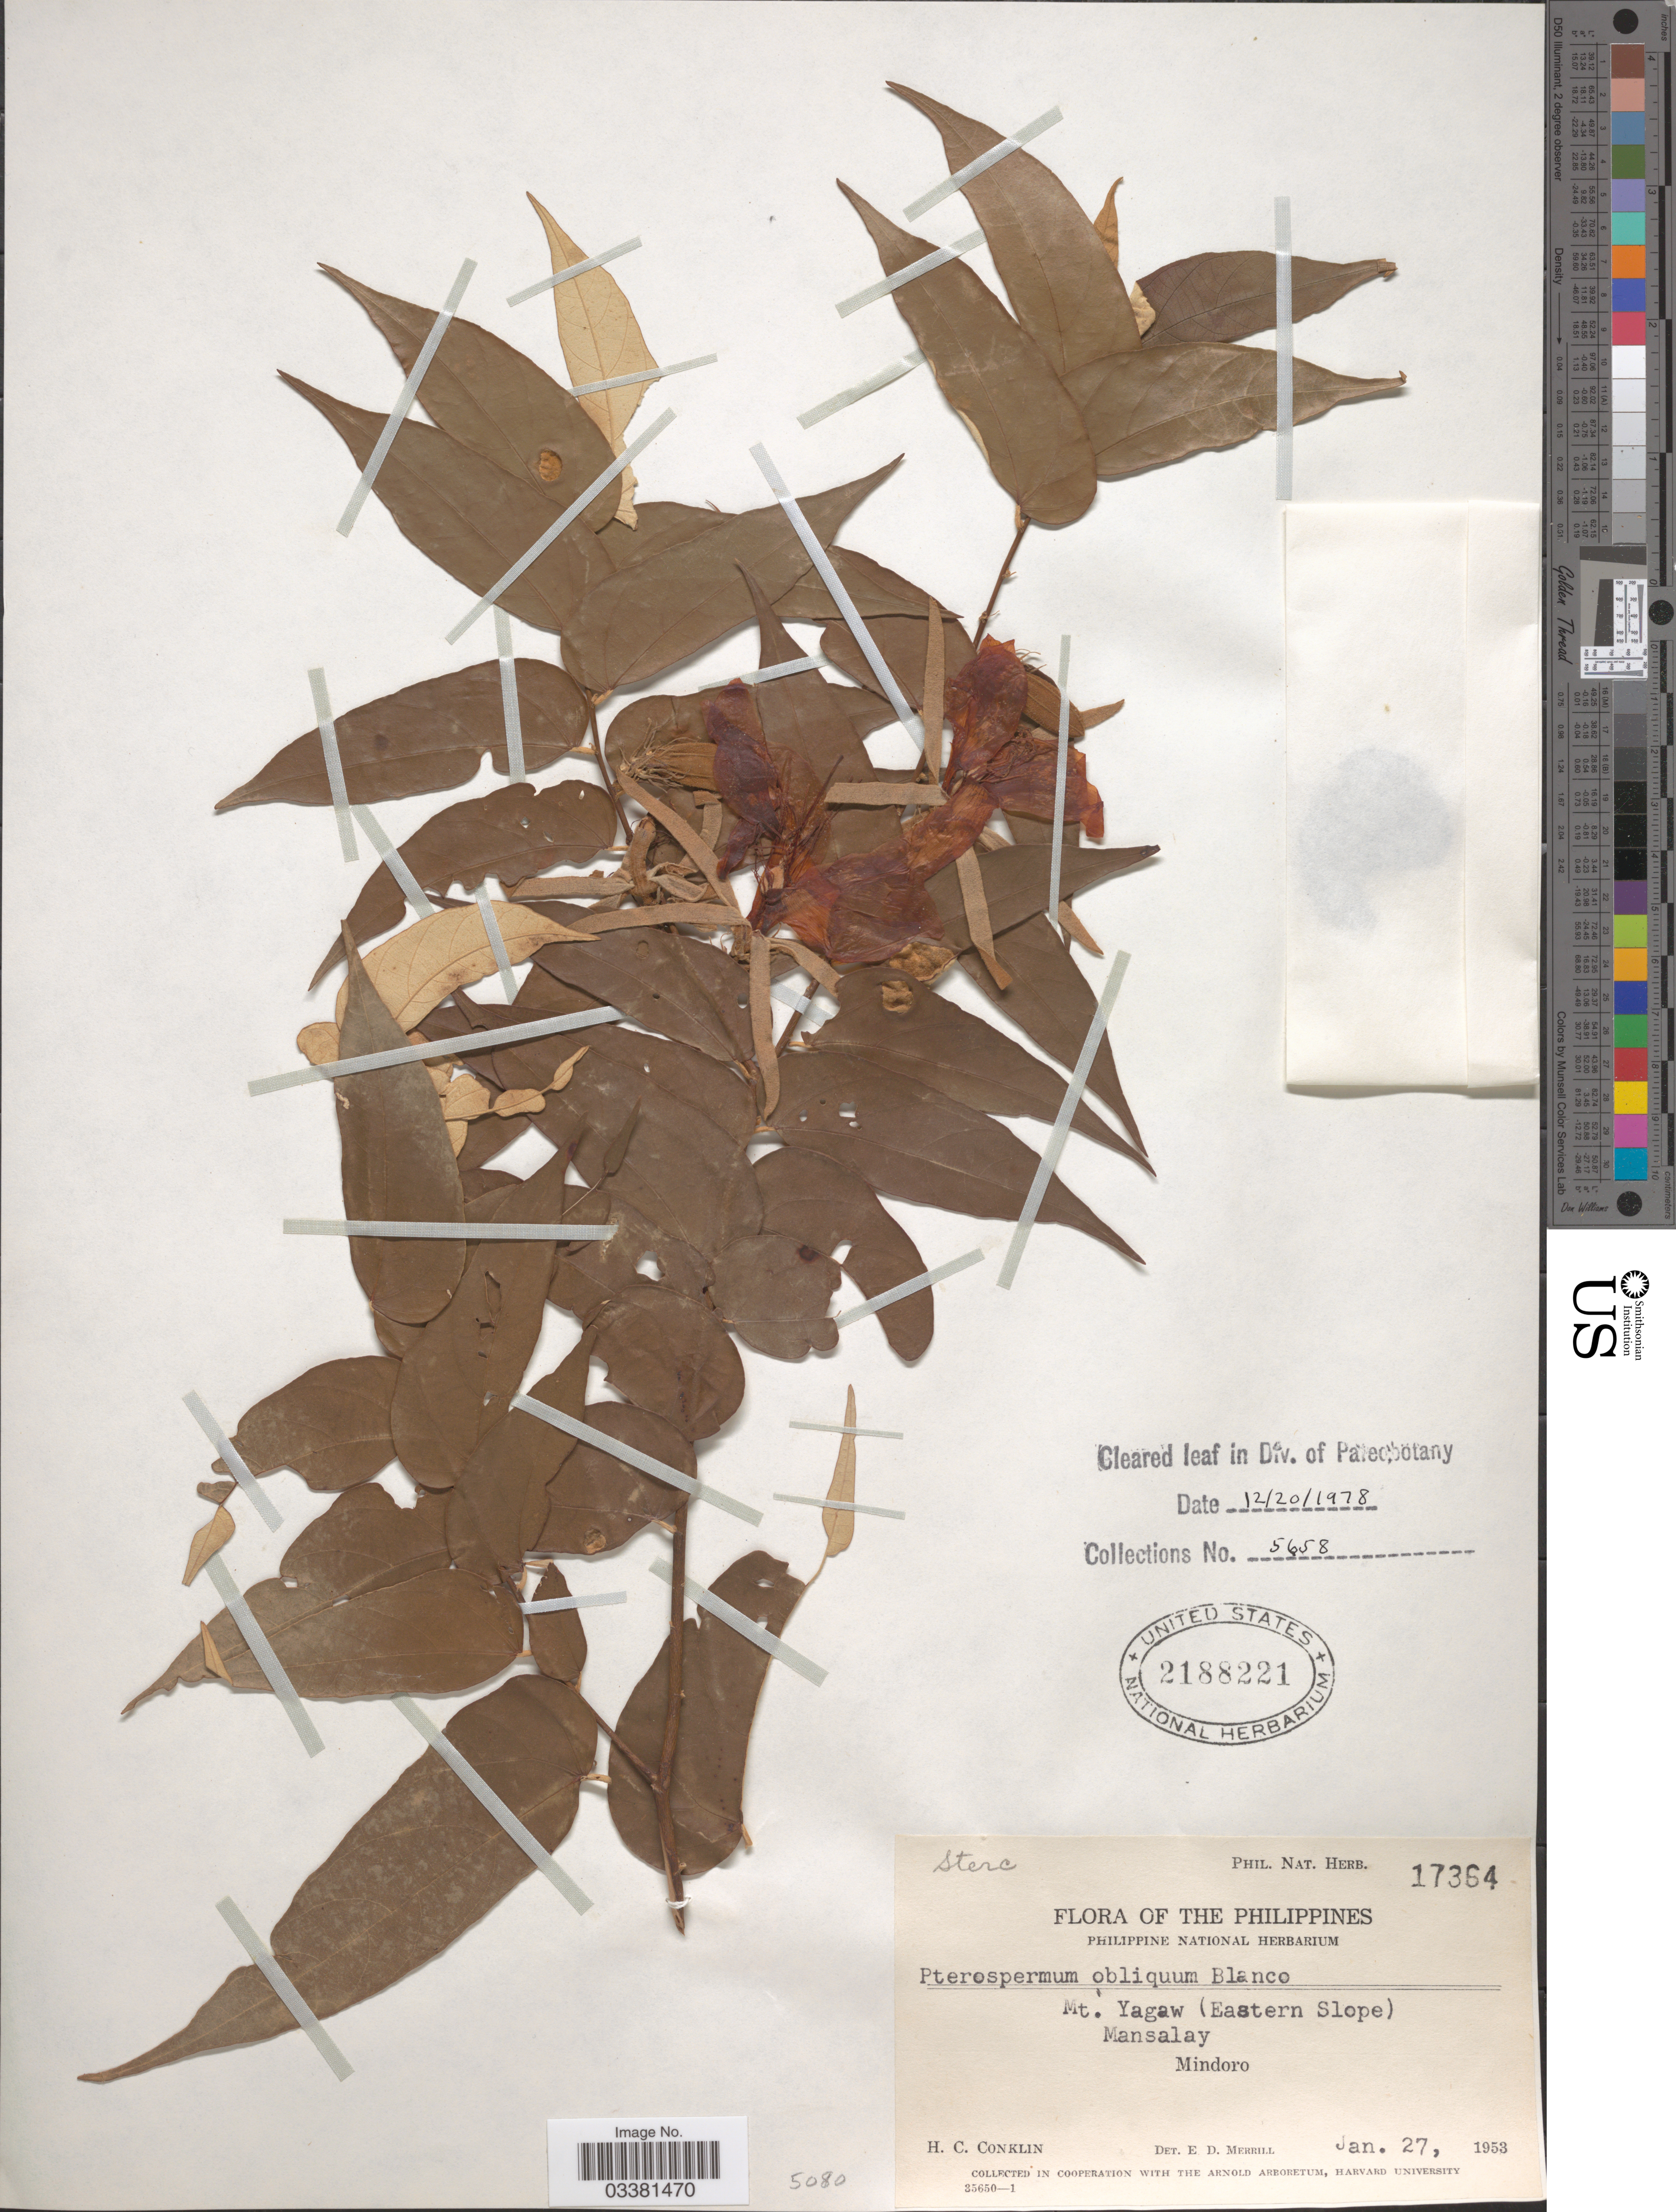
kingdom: Plantae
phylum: Tracheophyta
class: Magnoliopsida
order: Malvales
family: Malvaceae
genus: Pterospermum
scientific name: Pterospermum obliquum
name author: Blanco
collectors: H. Conklin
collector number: Phil. Nat. Herb. 17364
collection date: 1953-01-27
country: Philippines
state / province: Mimaropa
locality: Mt. Yagaw (Eastern Slope), Mansalay, Mindoro.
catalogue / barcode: US 2188221